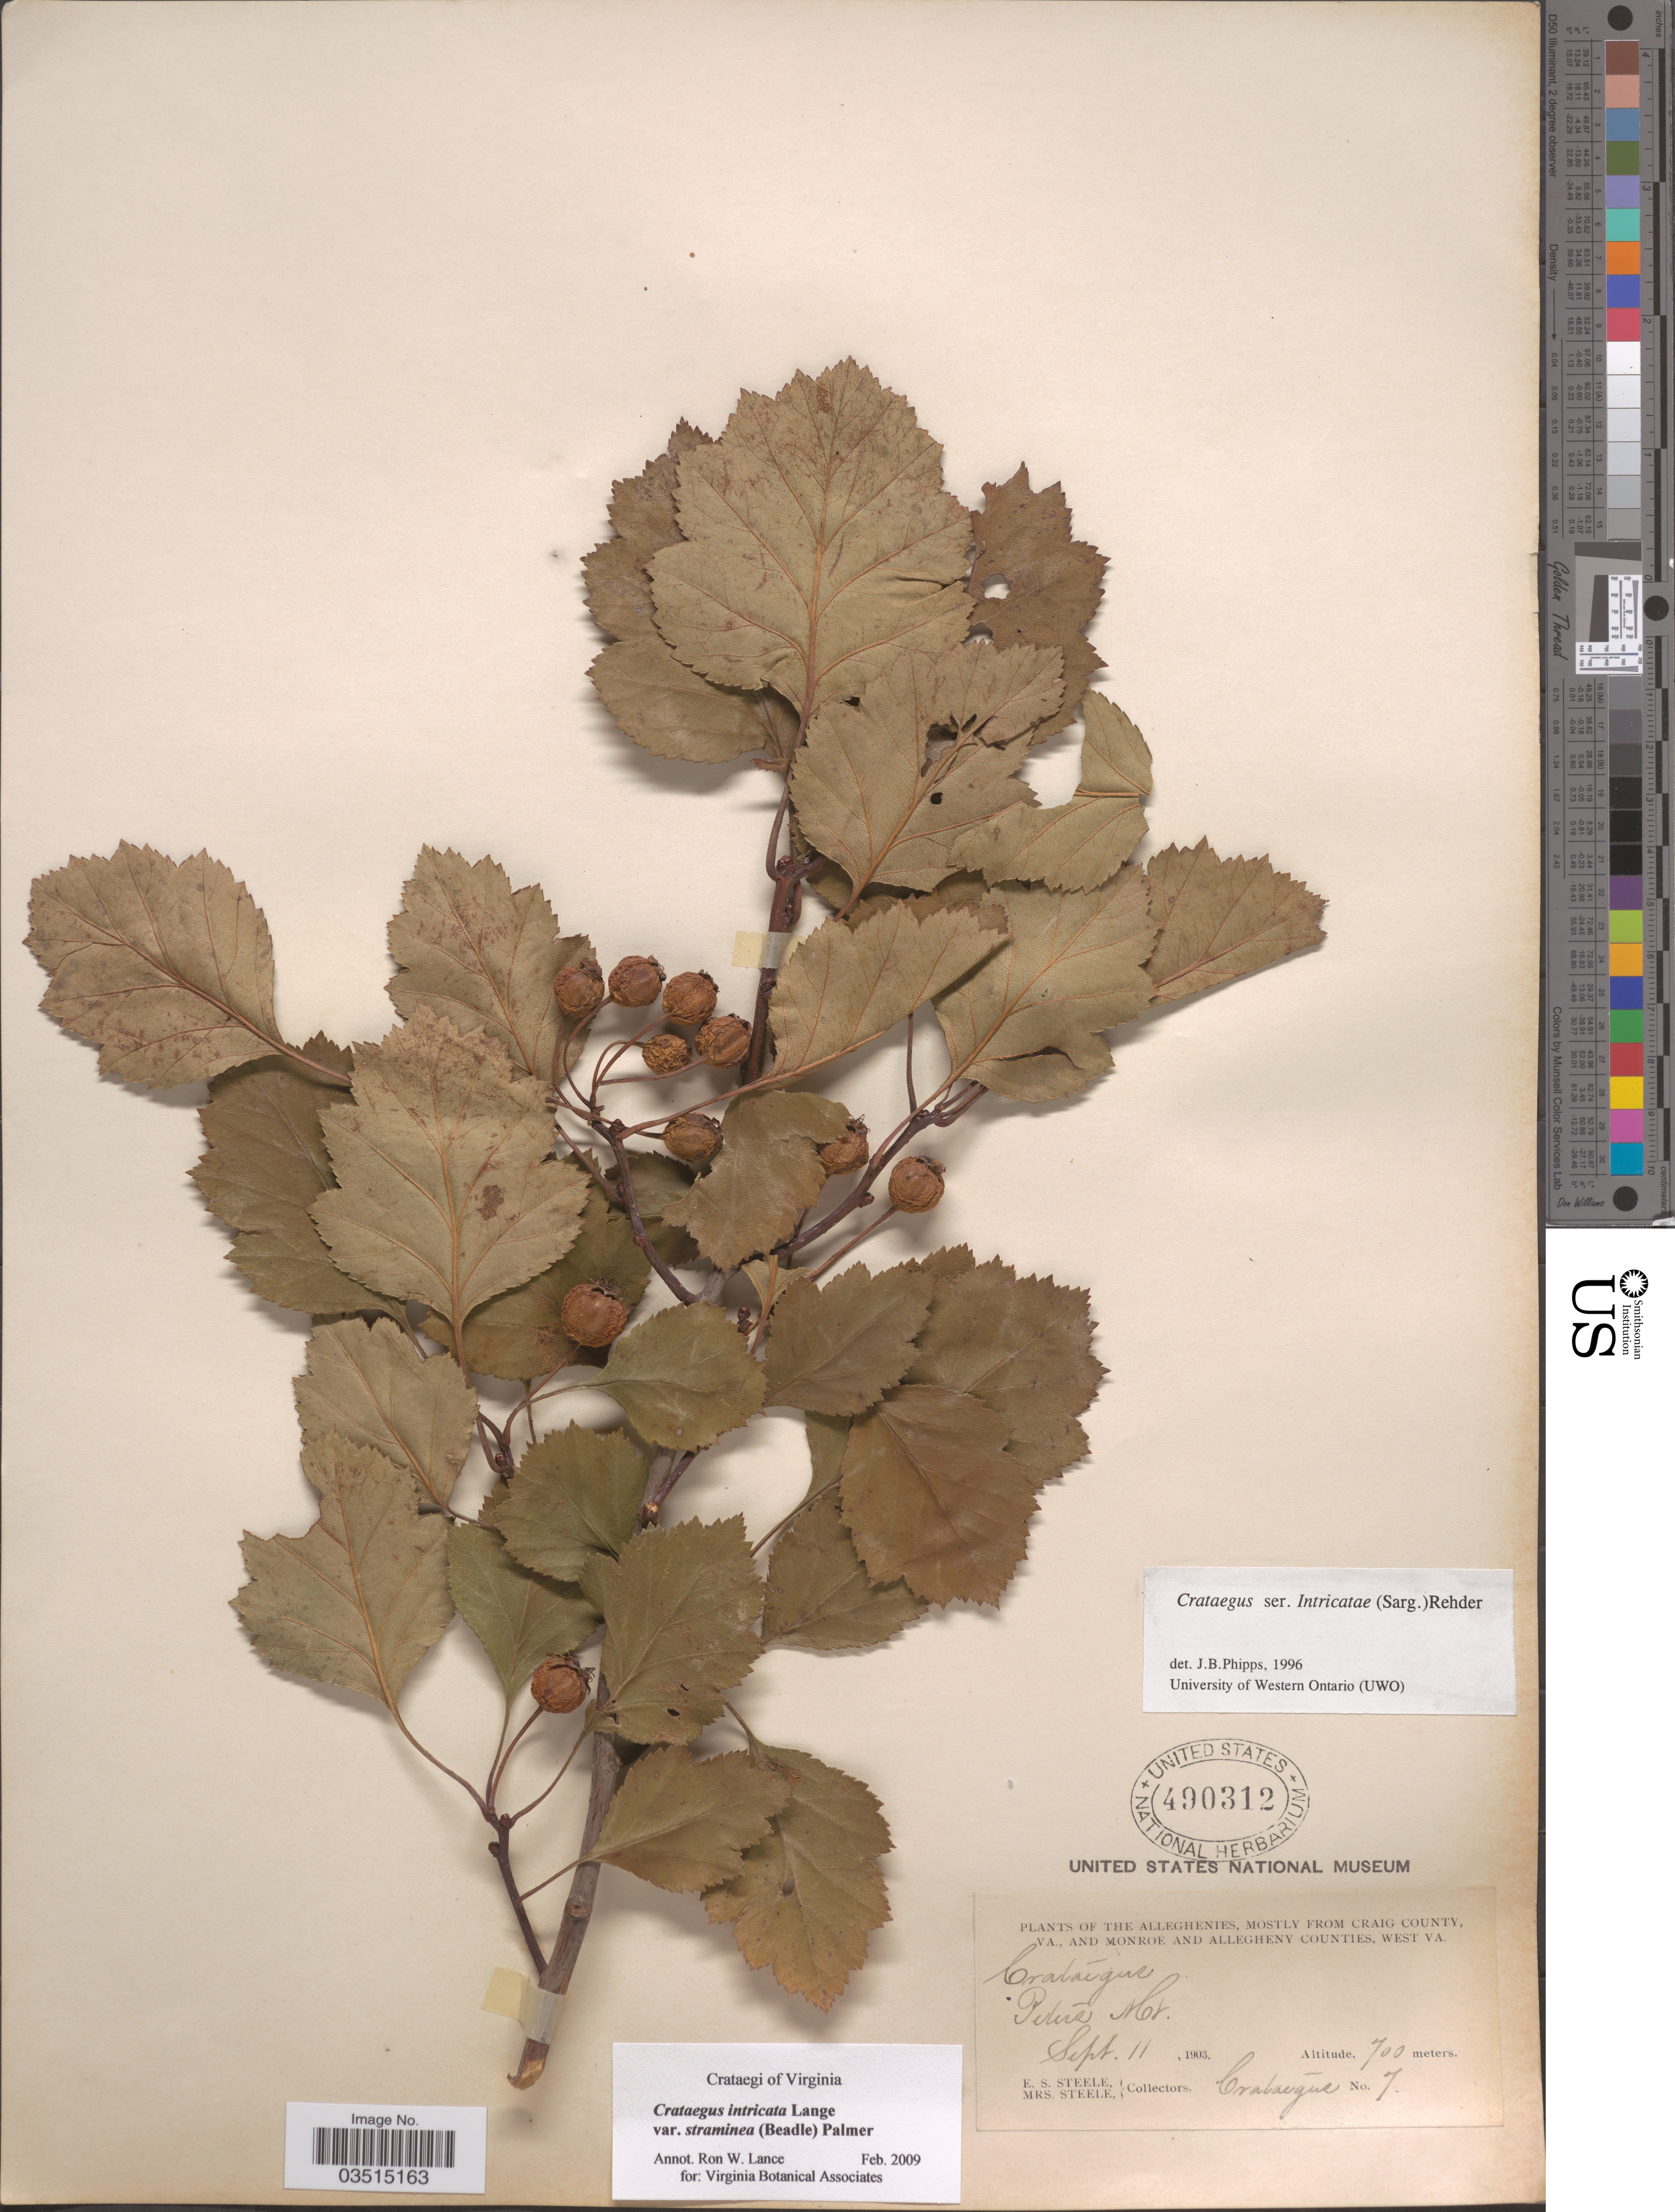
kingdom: Plantae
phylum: Tracheophyta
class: Magnoliopsida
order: Rosales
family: Rosaceae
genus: Crataegus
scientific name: Crataegus intricata var. straminea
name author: (Beadle) E.J. Palmer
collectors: E. Steele & Mrs. E. S. Steele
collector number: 7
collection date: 1903-09-11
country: United States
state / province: Virginia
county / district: Craig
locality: The Alleghenies, mostly from Craig County, Va., and Monroe and Allegheny Counties, West Va. Peters Mt.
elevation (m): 700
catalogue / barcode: US 490312